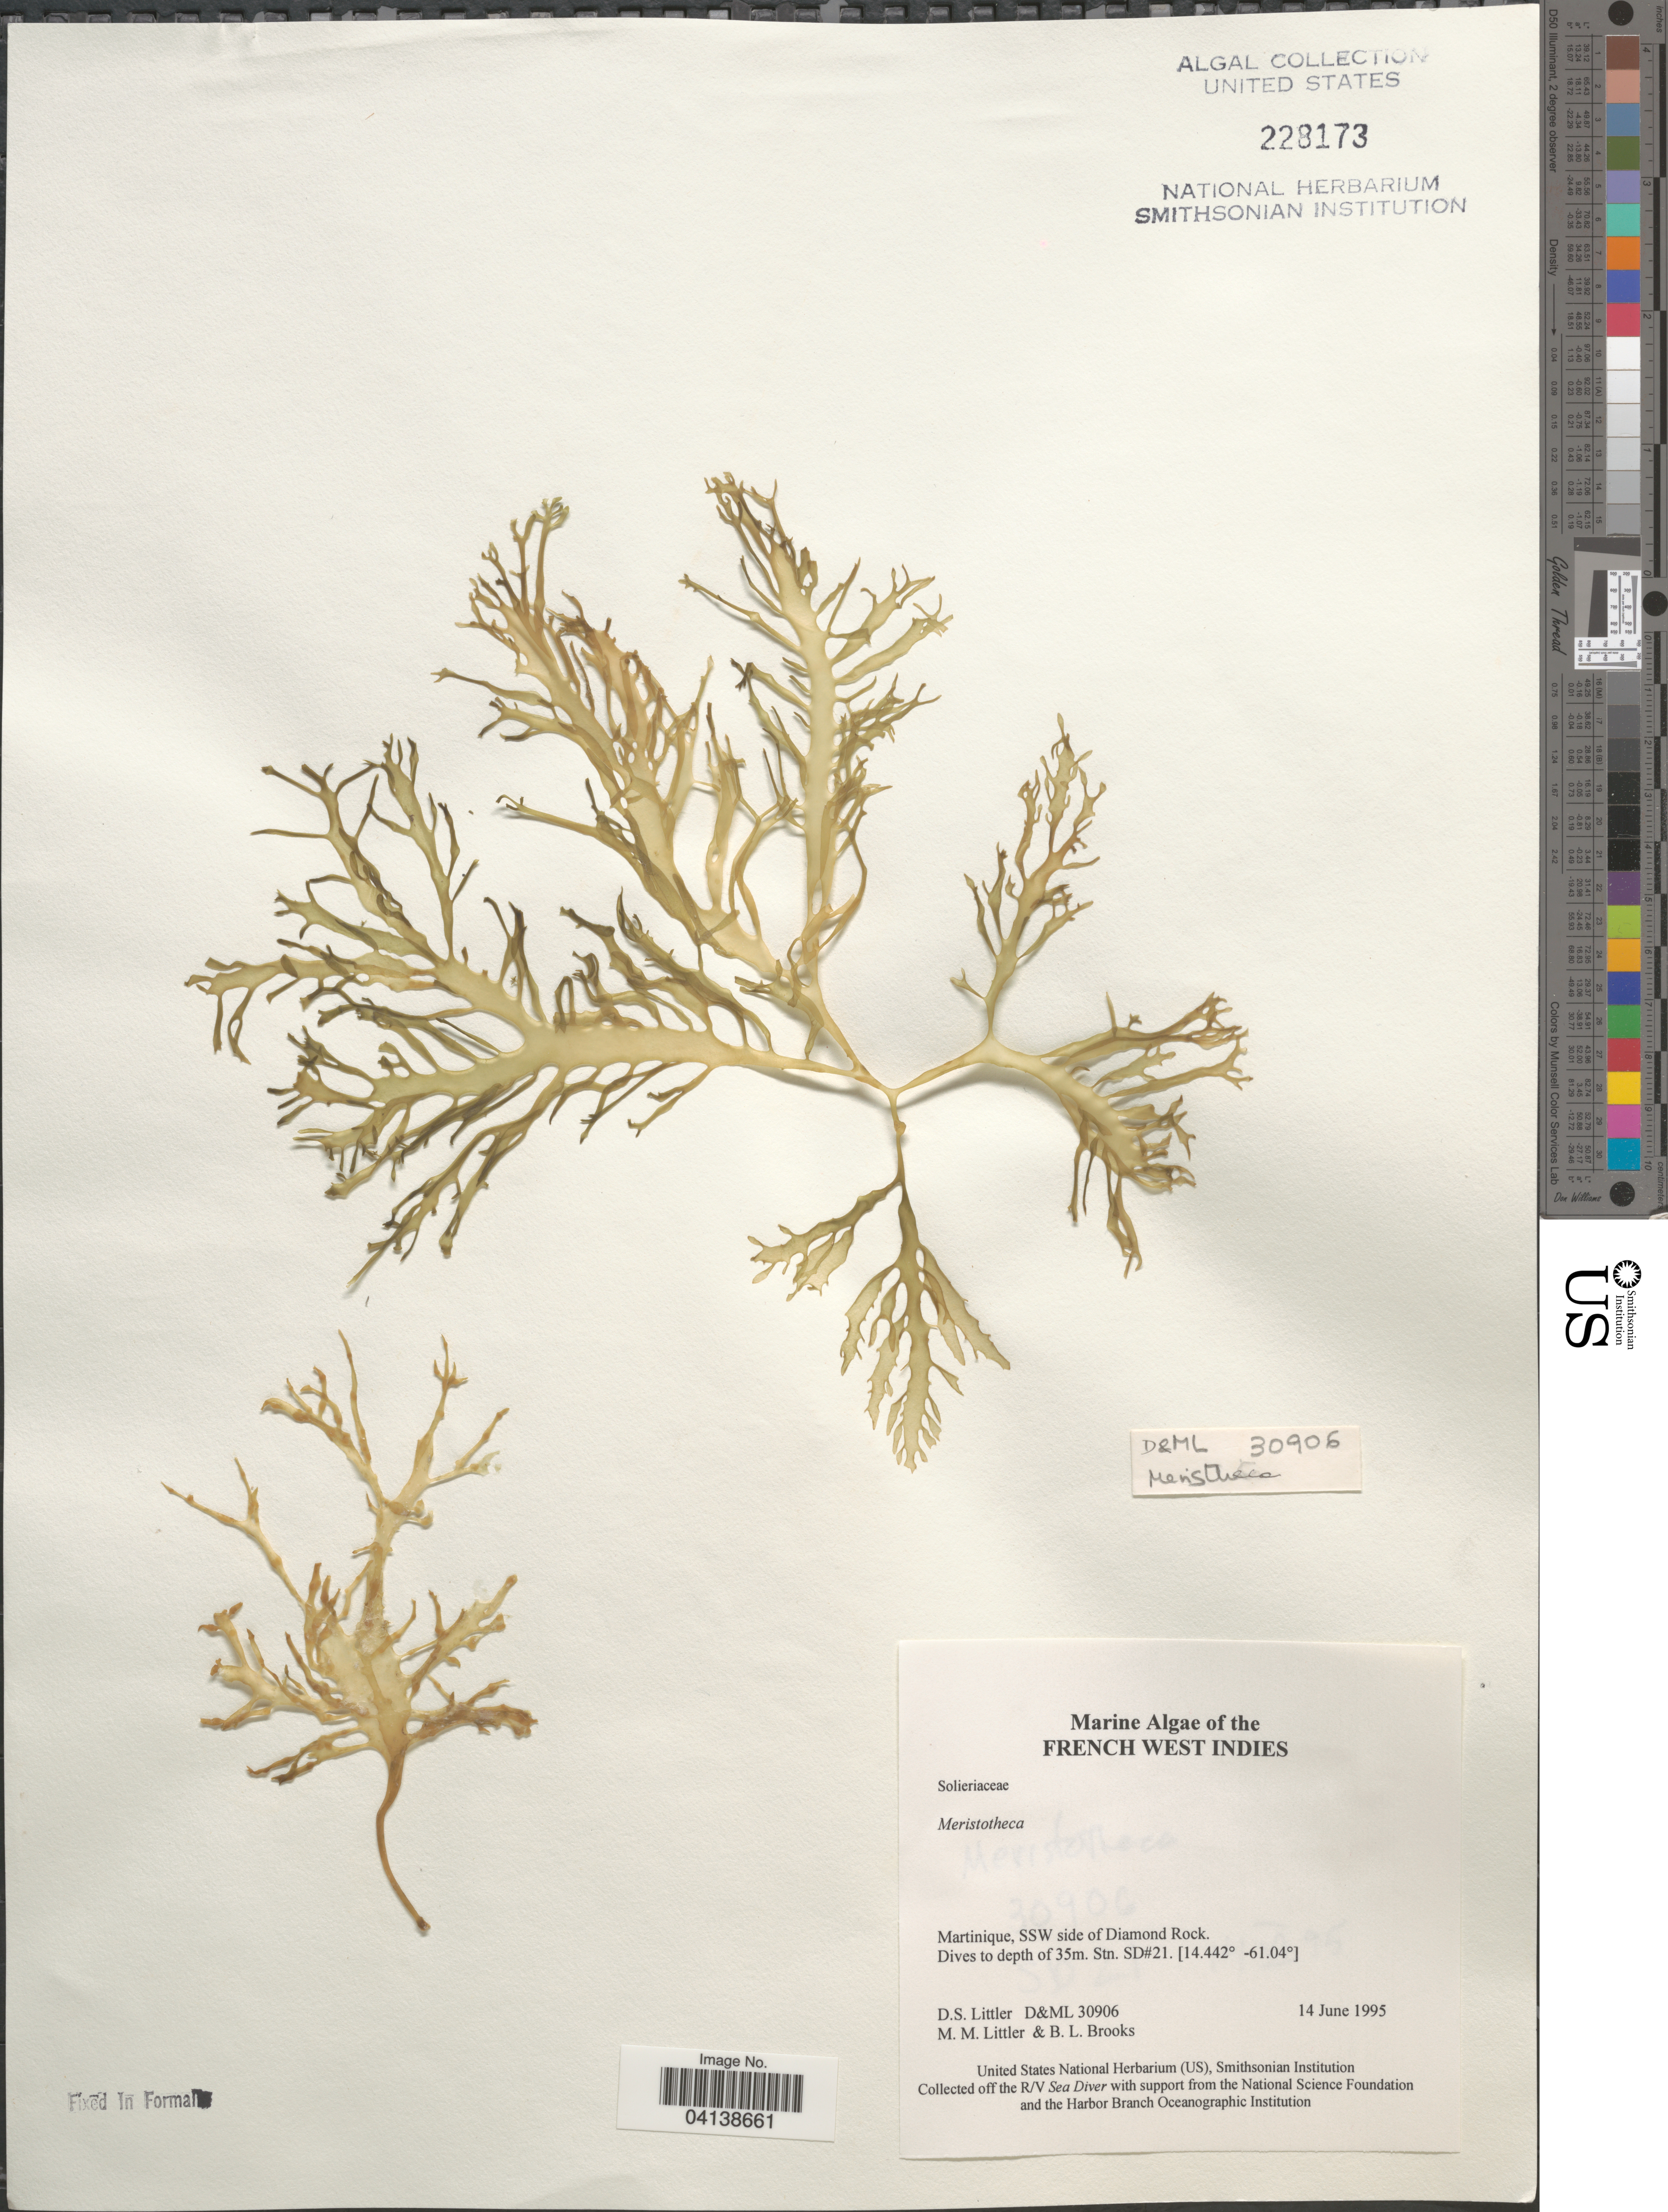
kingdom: Plantae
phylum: Rhodophyta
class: Florideophyceae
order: Gigartinales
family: Solieriaceae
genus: Meristotheca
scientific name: Meristotheca sp.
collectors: D. S. Littler & B. Brooks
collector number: D&ML30906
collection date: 1995-06-14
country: Martinique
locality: French West Indies. SSW side of Diamond Rock. Stn. SD#21.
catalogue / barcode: US 228173